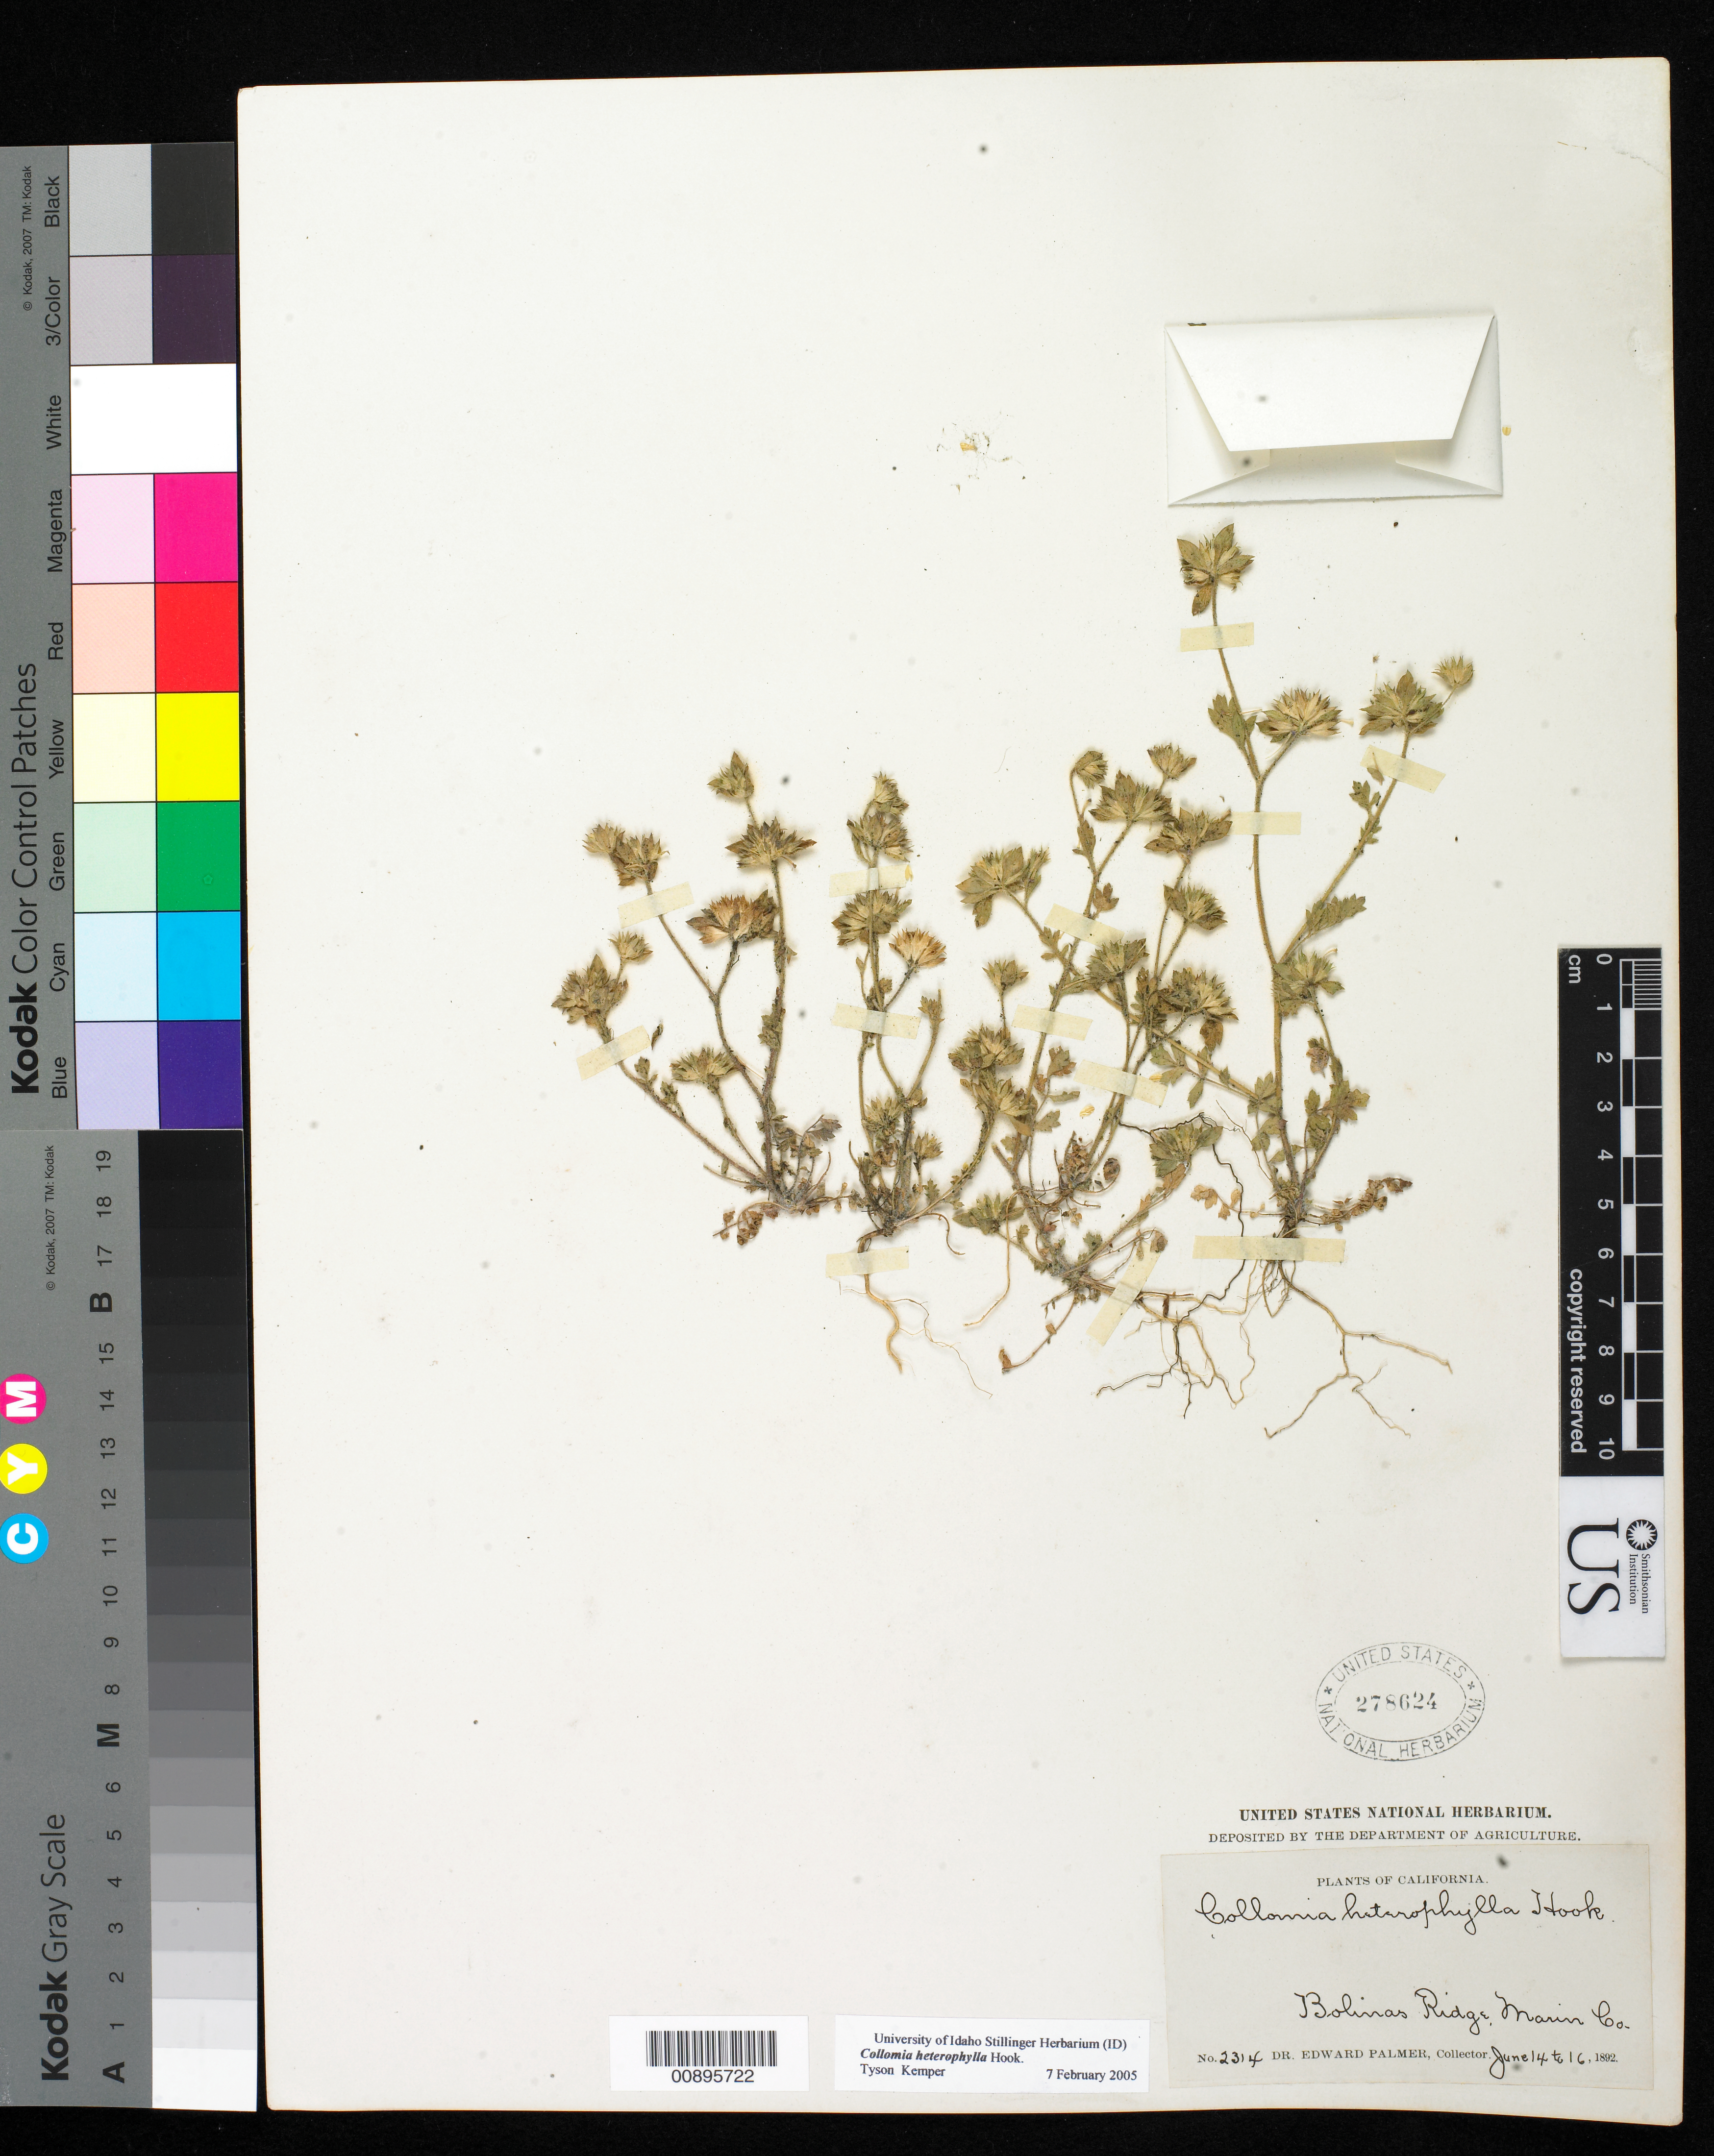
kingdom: Plantae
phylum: Tracheophyta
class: Magnoliopsida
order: Ericales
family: Polemoniaceae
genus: Collomia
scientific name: Collomia heterophylla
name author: Hook.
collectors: E. Palmer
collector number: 2314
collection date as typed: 14 Jun 1892 to 16 Jun 1892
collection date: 1892-06-14/1892-06-16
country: United States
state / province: California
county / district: Marin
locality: Bolinas Ridge, Marin County, California.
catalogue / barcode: US 278624